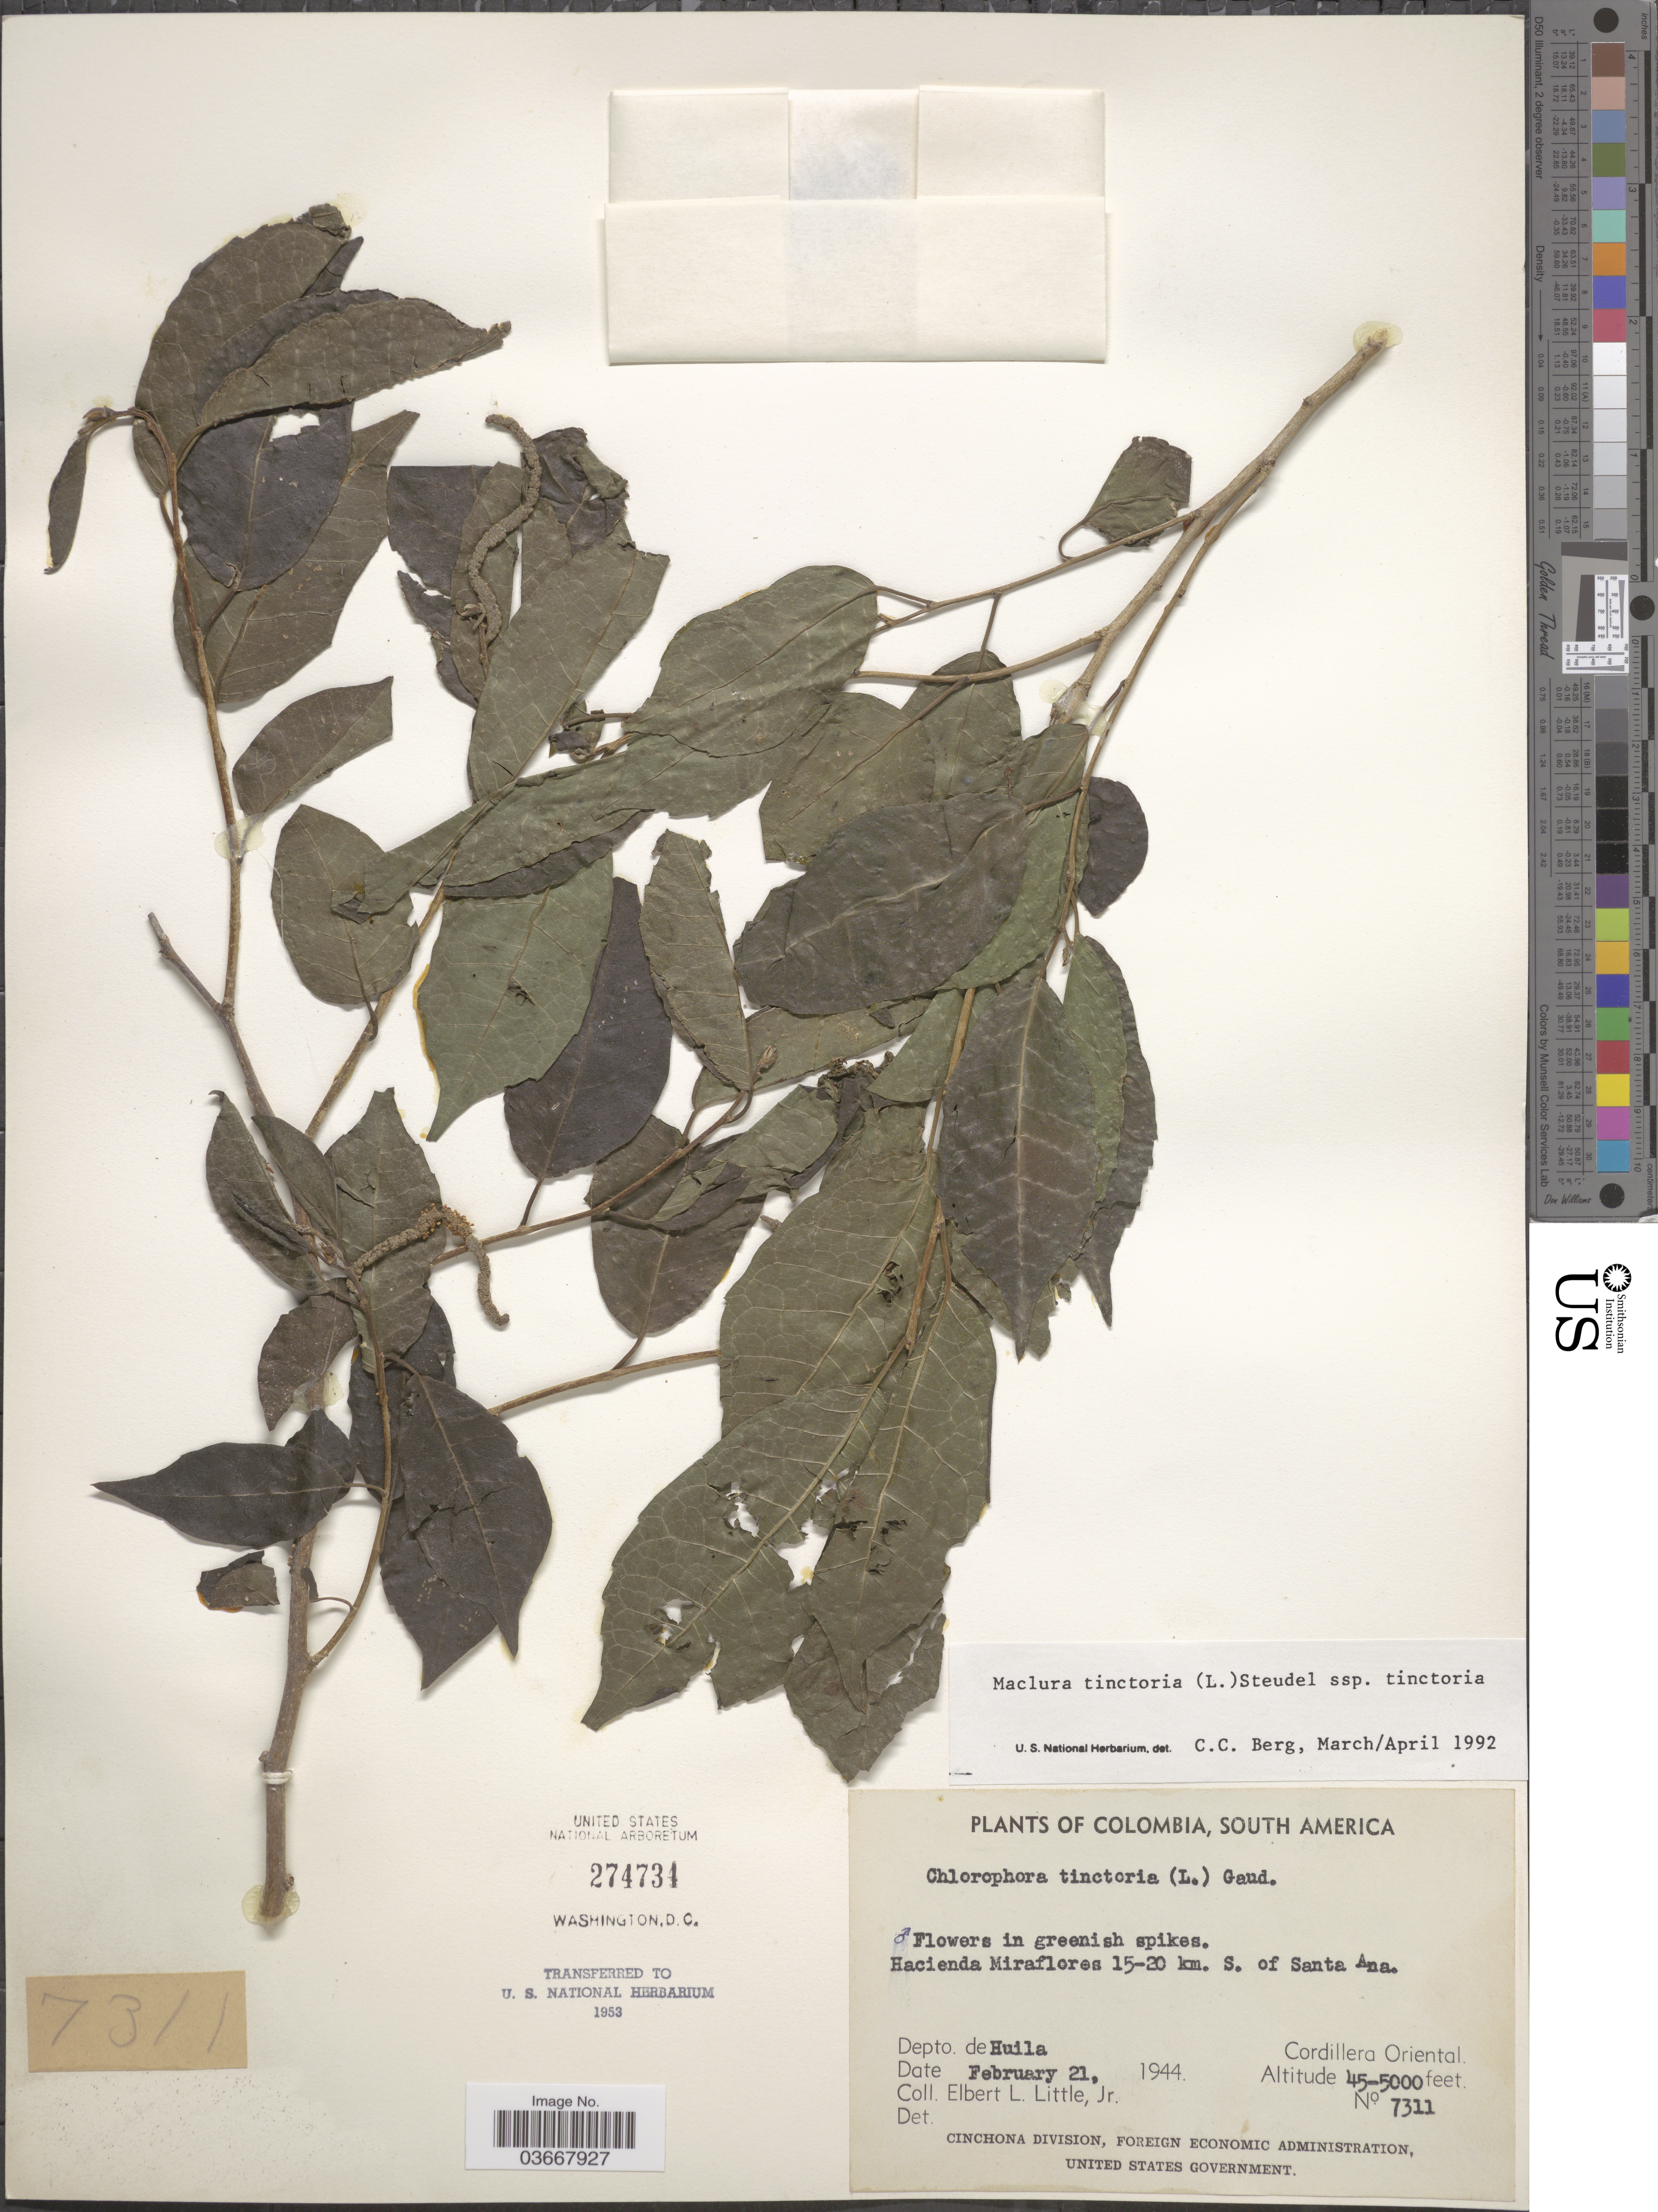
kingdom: Plantae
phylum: Tracheophyta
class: Magnoliopsida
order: Rosales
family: Moraceae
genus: Maclura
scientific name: Maclura tinctoria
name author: (L.) D. Don ex Steud.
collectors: E. L. Little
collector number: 7311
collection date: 1944-02-21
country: Colombia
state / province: Huila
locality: Hacienda Miraflores 15-20 km. S. of Santa Ana. Cordillera Oriental.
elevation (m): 1372